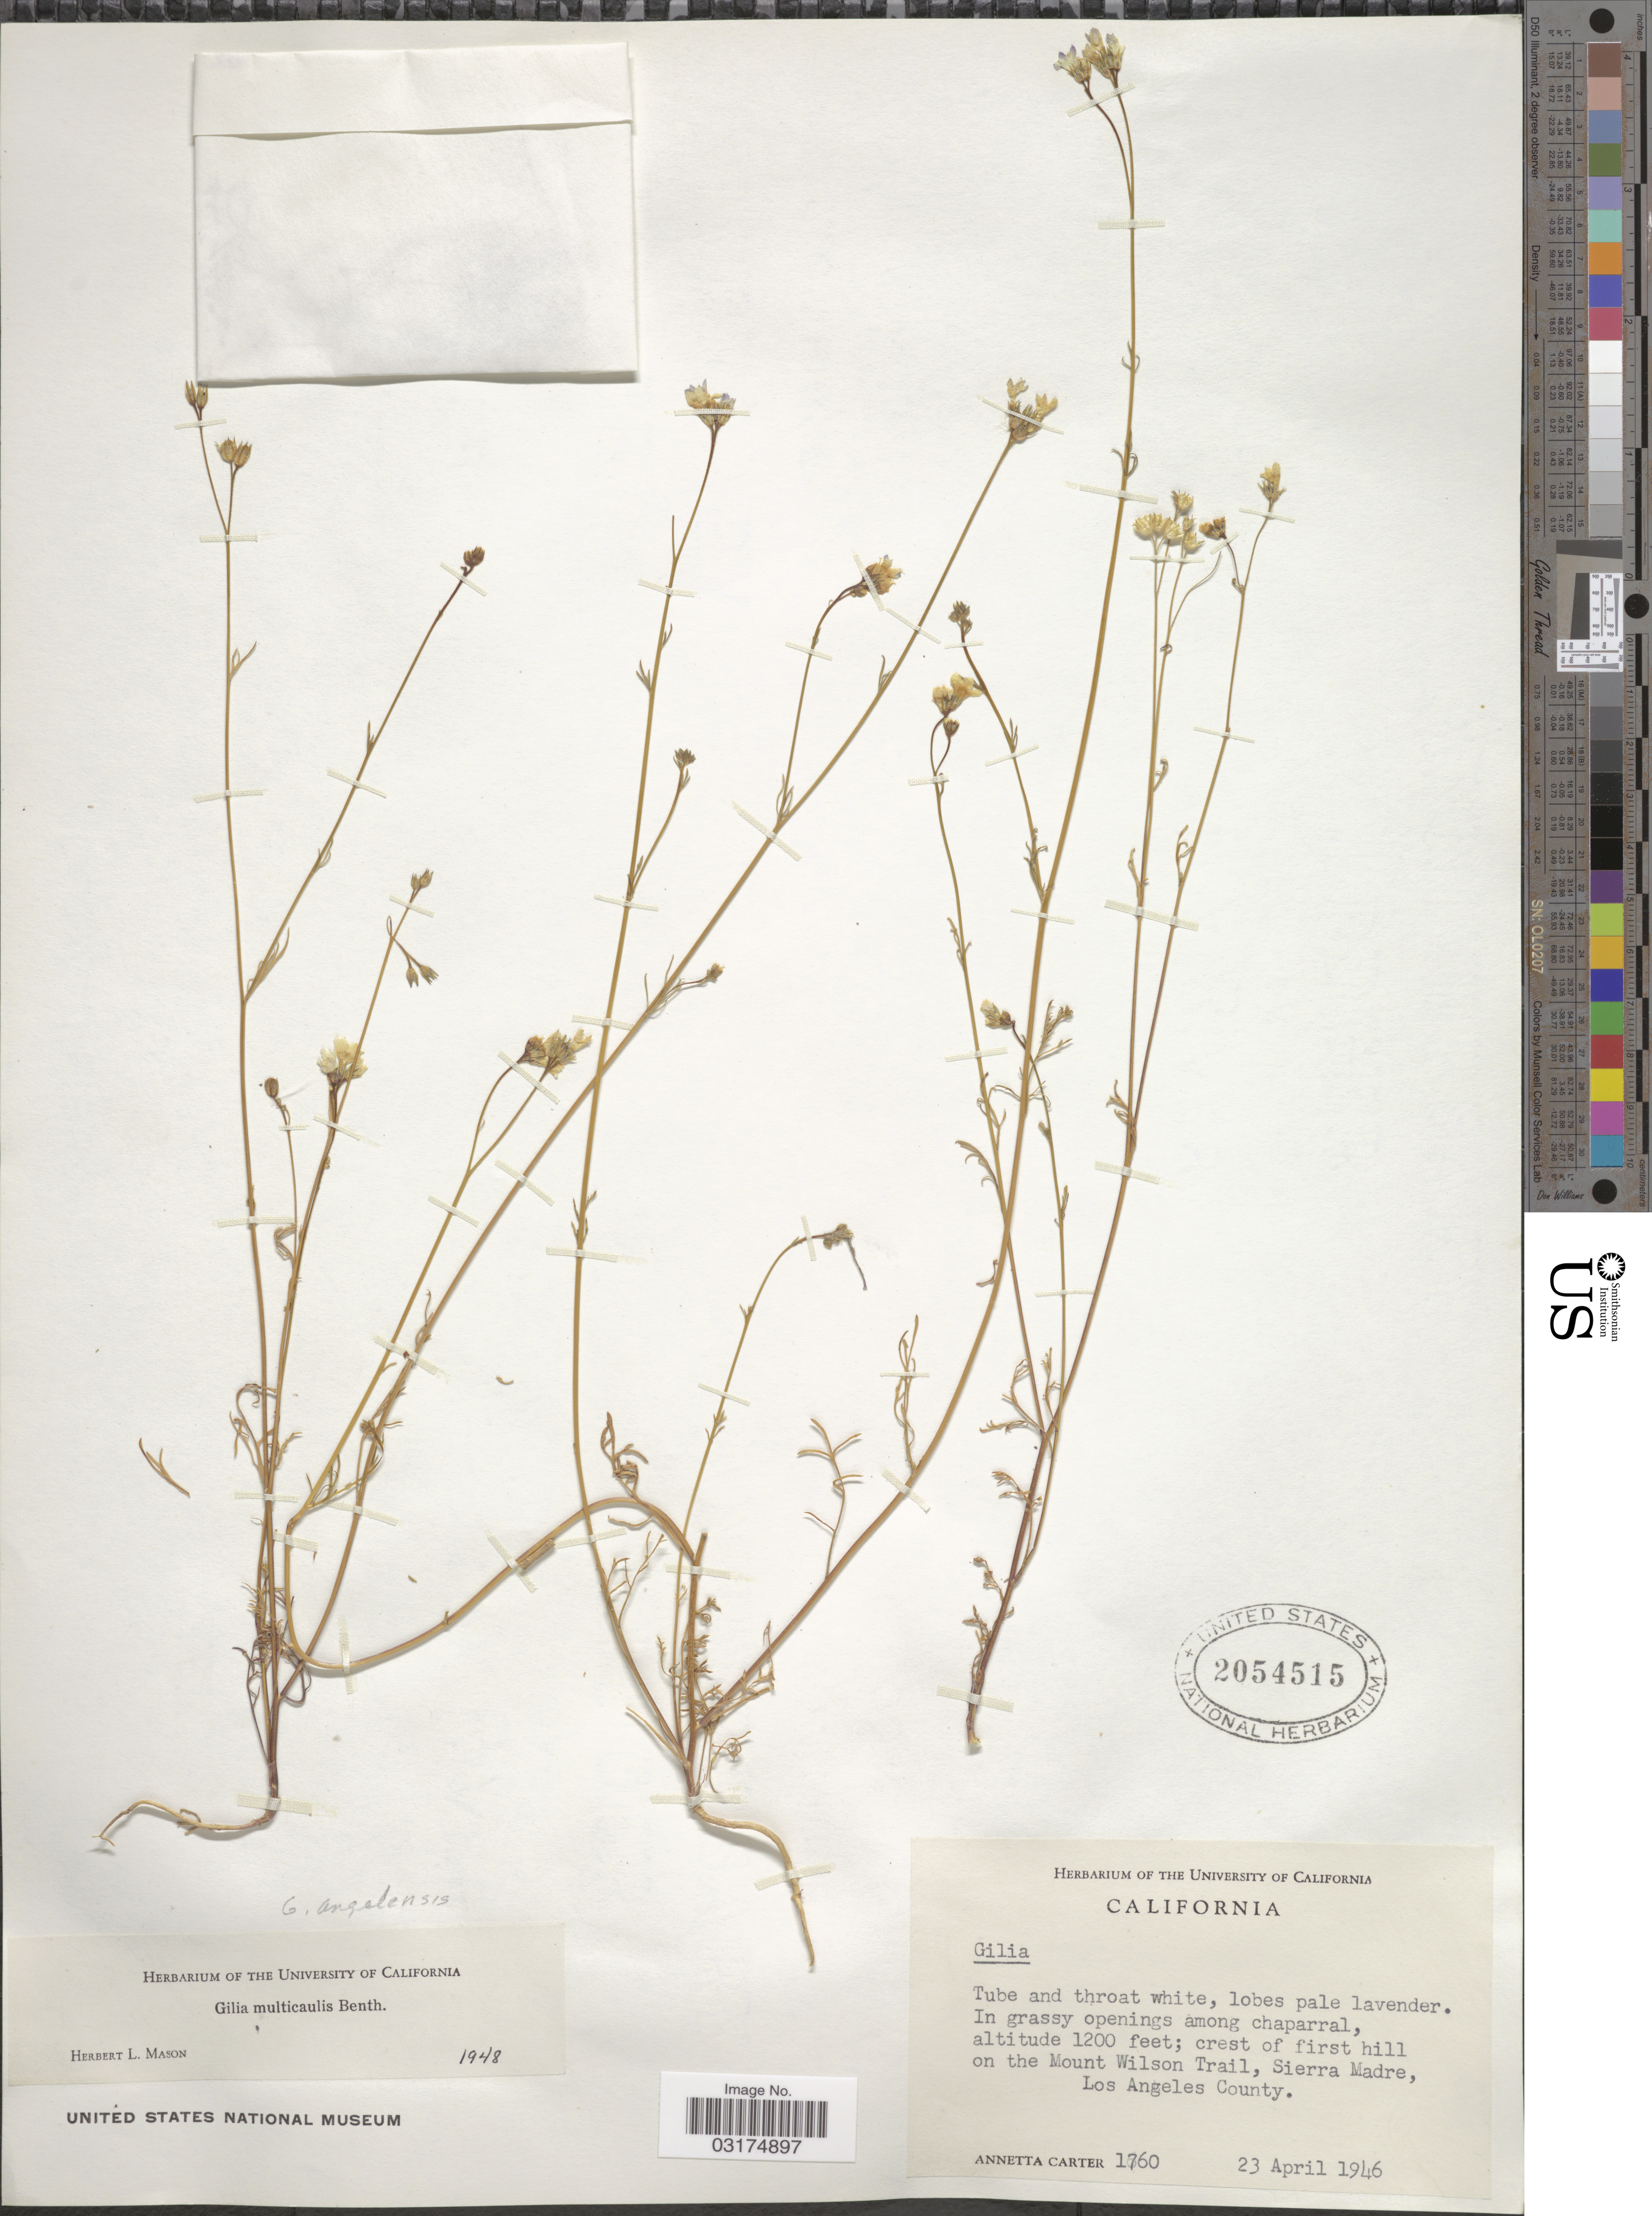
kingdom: Plantae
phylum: Tracheophyta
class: Magnoliopsida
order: Ericales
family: Polemoniaceae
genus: Gilia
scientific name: Gilia angelensis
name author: V.E. Grant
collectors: A. Carter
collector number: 1760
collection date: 1946-04-23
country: United States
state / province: California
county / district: Los Angeles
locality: Crest of first hill on the Mount Wilson Trail, Sierra Madre, Los Angeles County.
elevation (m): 366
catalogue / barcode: US 2054515